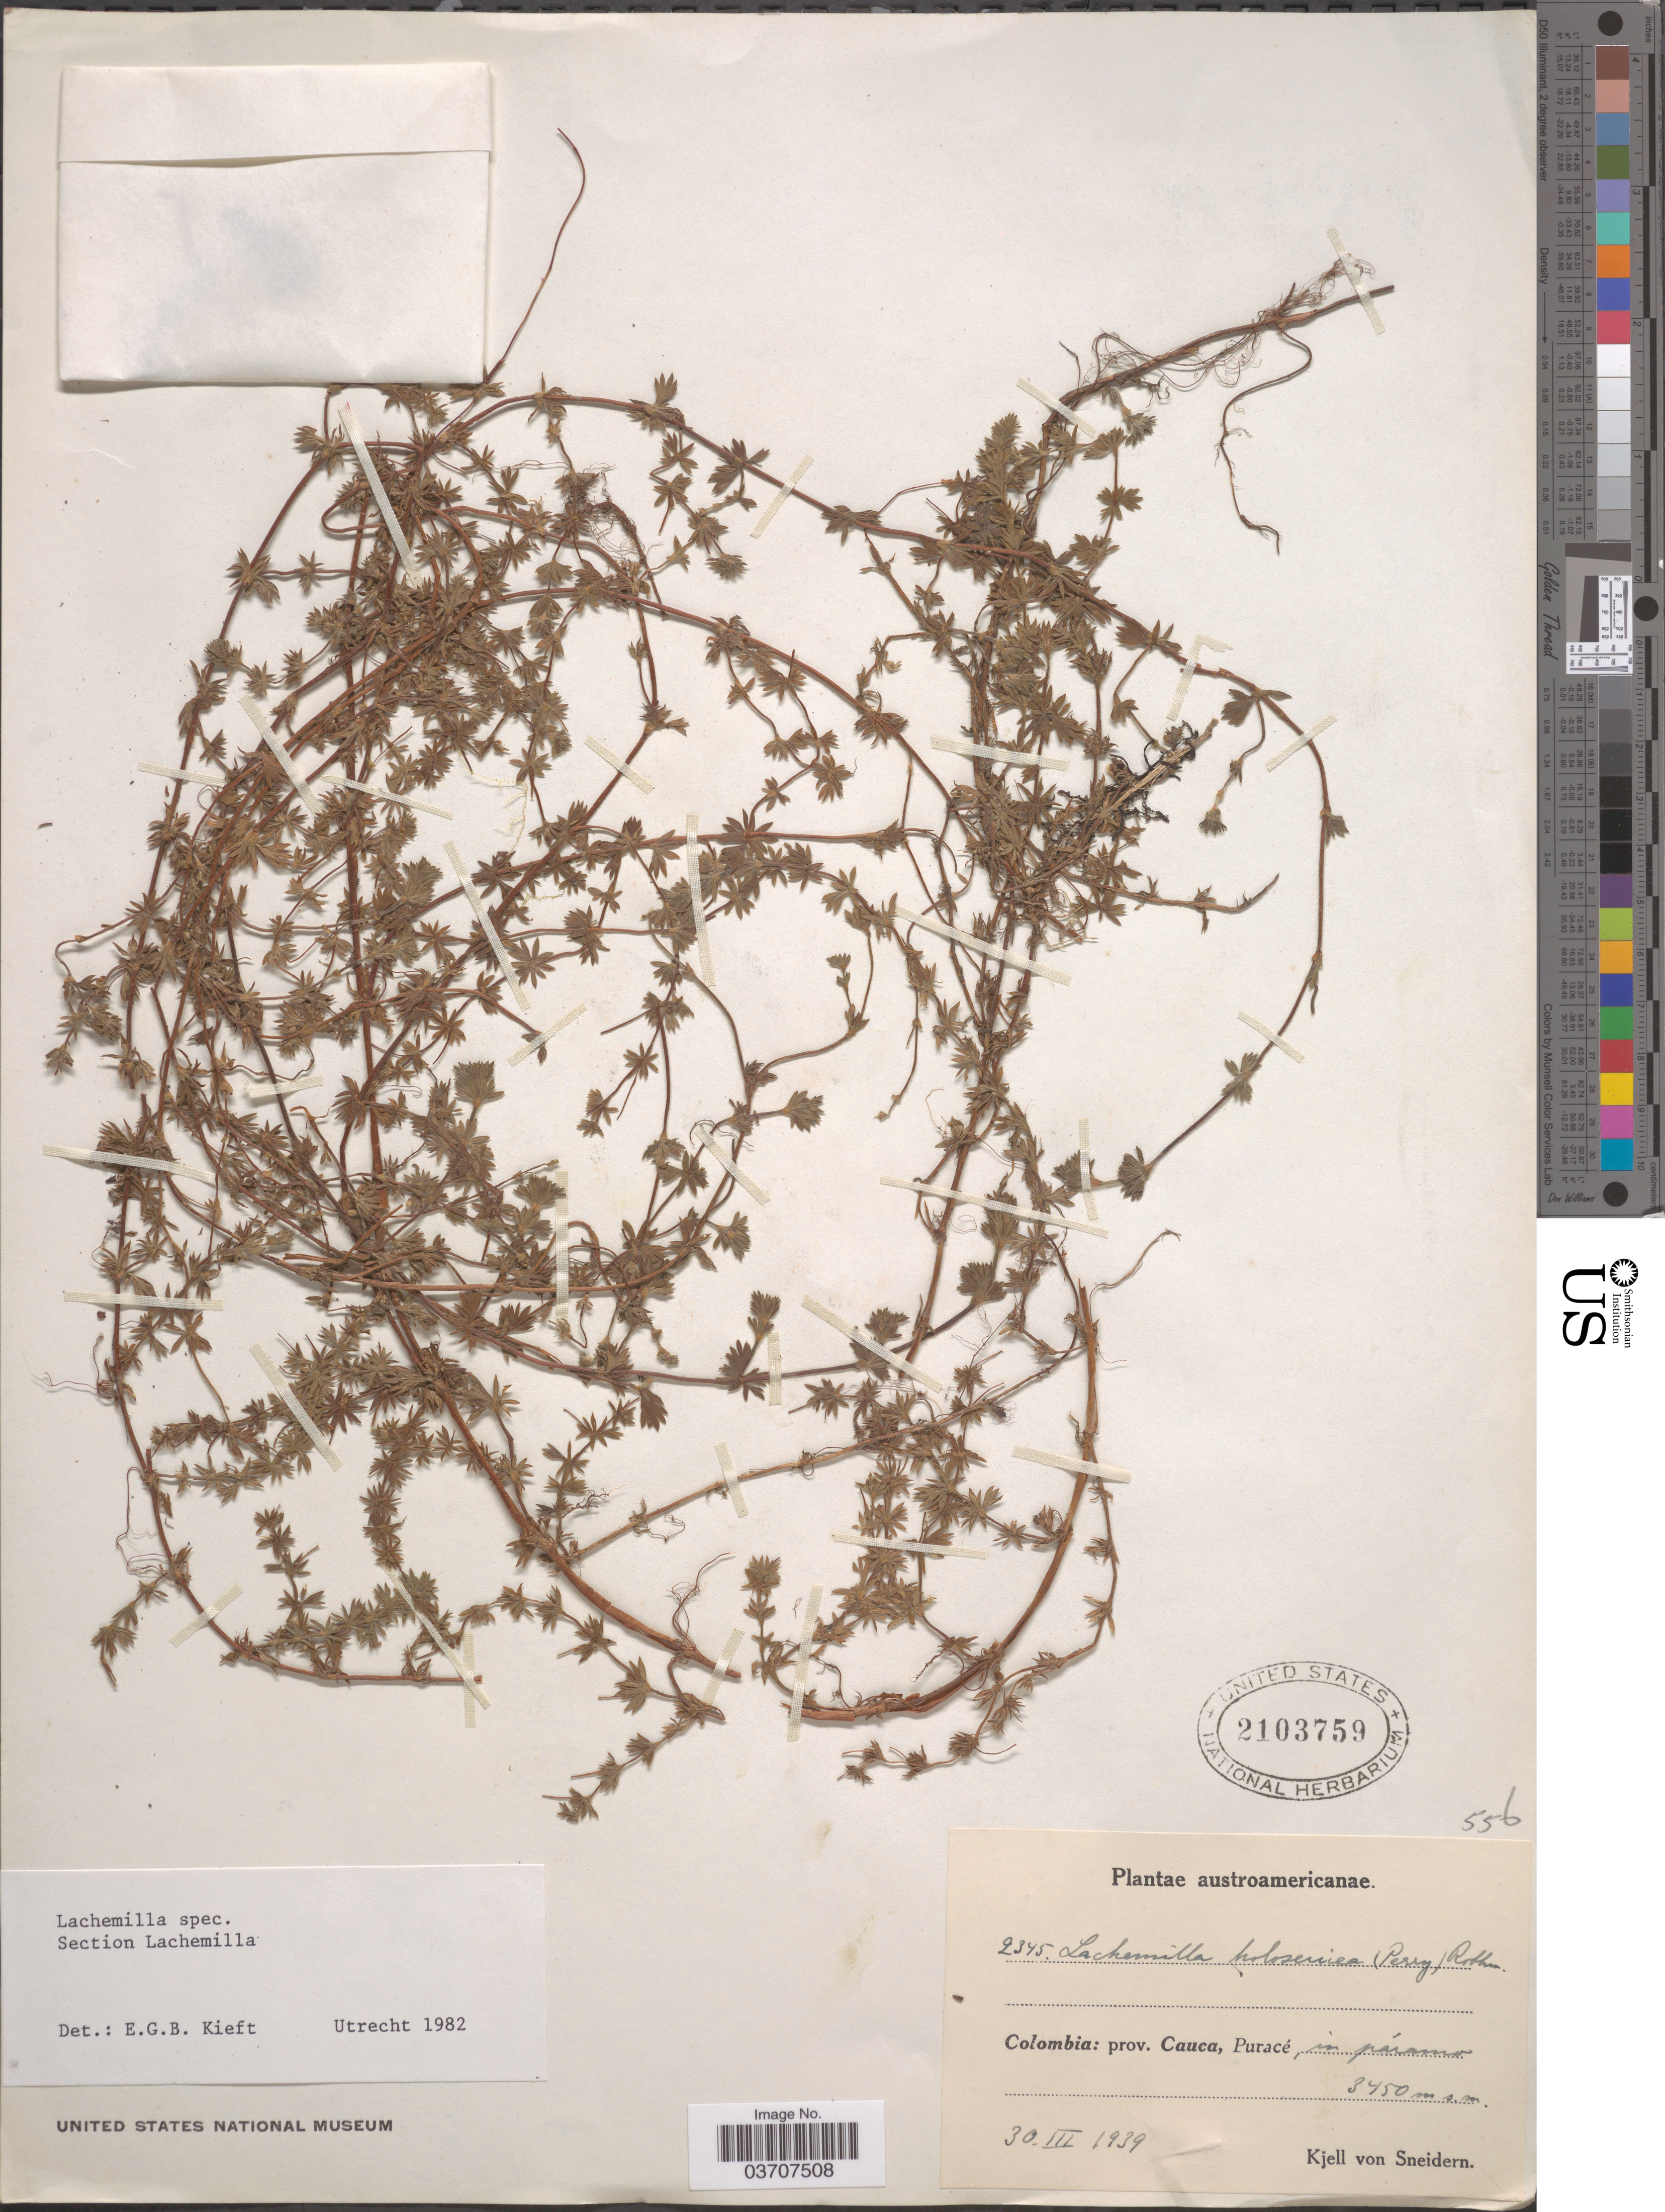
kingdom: Plantae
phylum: Tracheophyta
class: Magnoliopsida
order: Rosales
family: Rosaceae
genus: Lachemilla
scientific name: Lachemilla sp.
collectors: K. von Sneidern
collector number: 2345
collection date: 1939-03-30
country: Colombia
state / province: Cauca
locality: Puracé.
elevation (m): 3450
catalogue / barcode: US 2103759